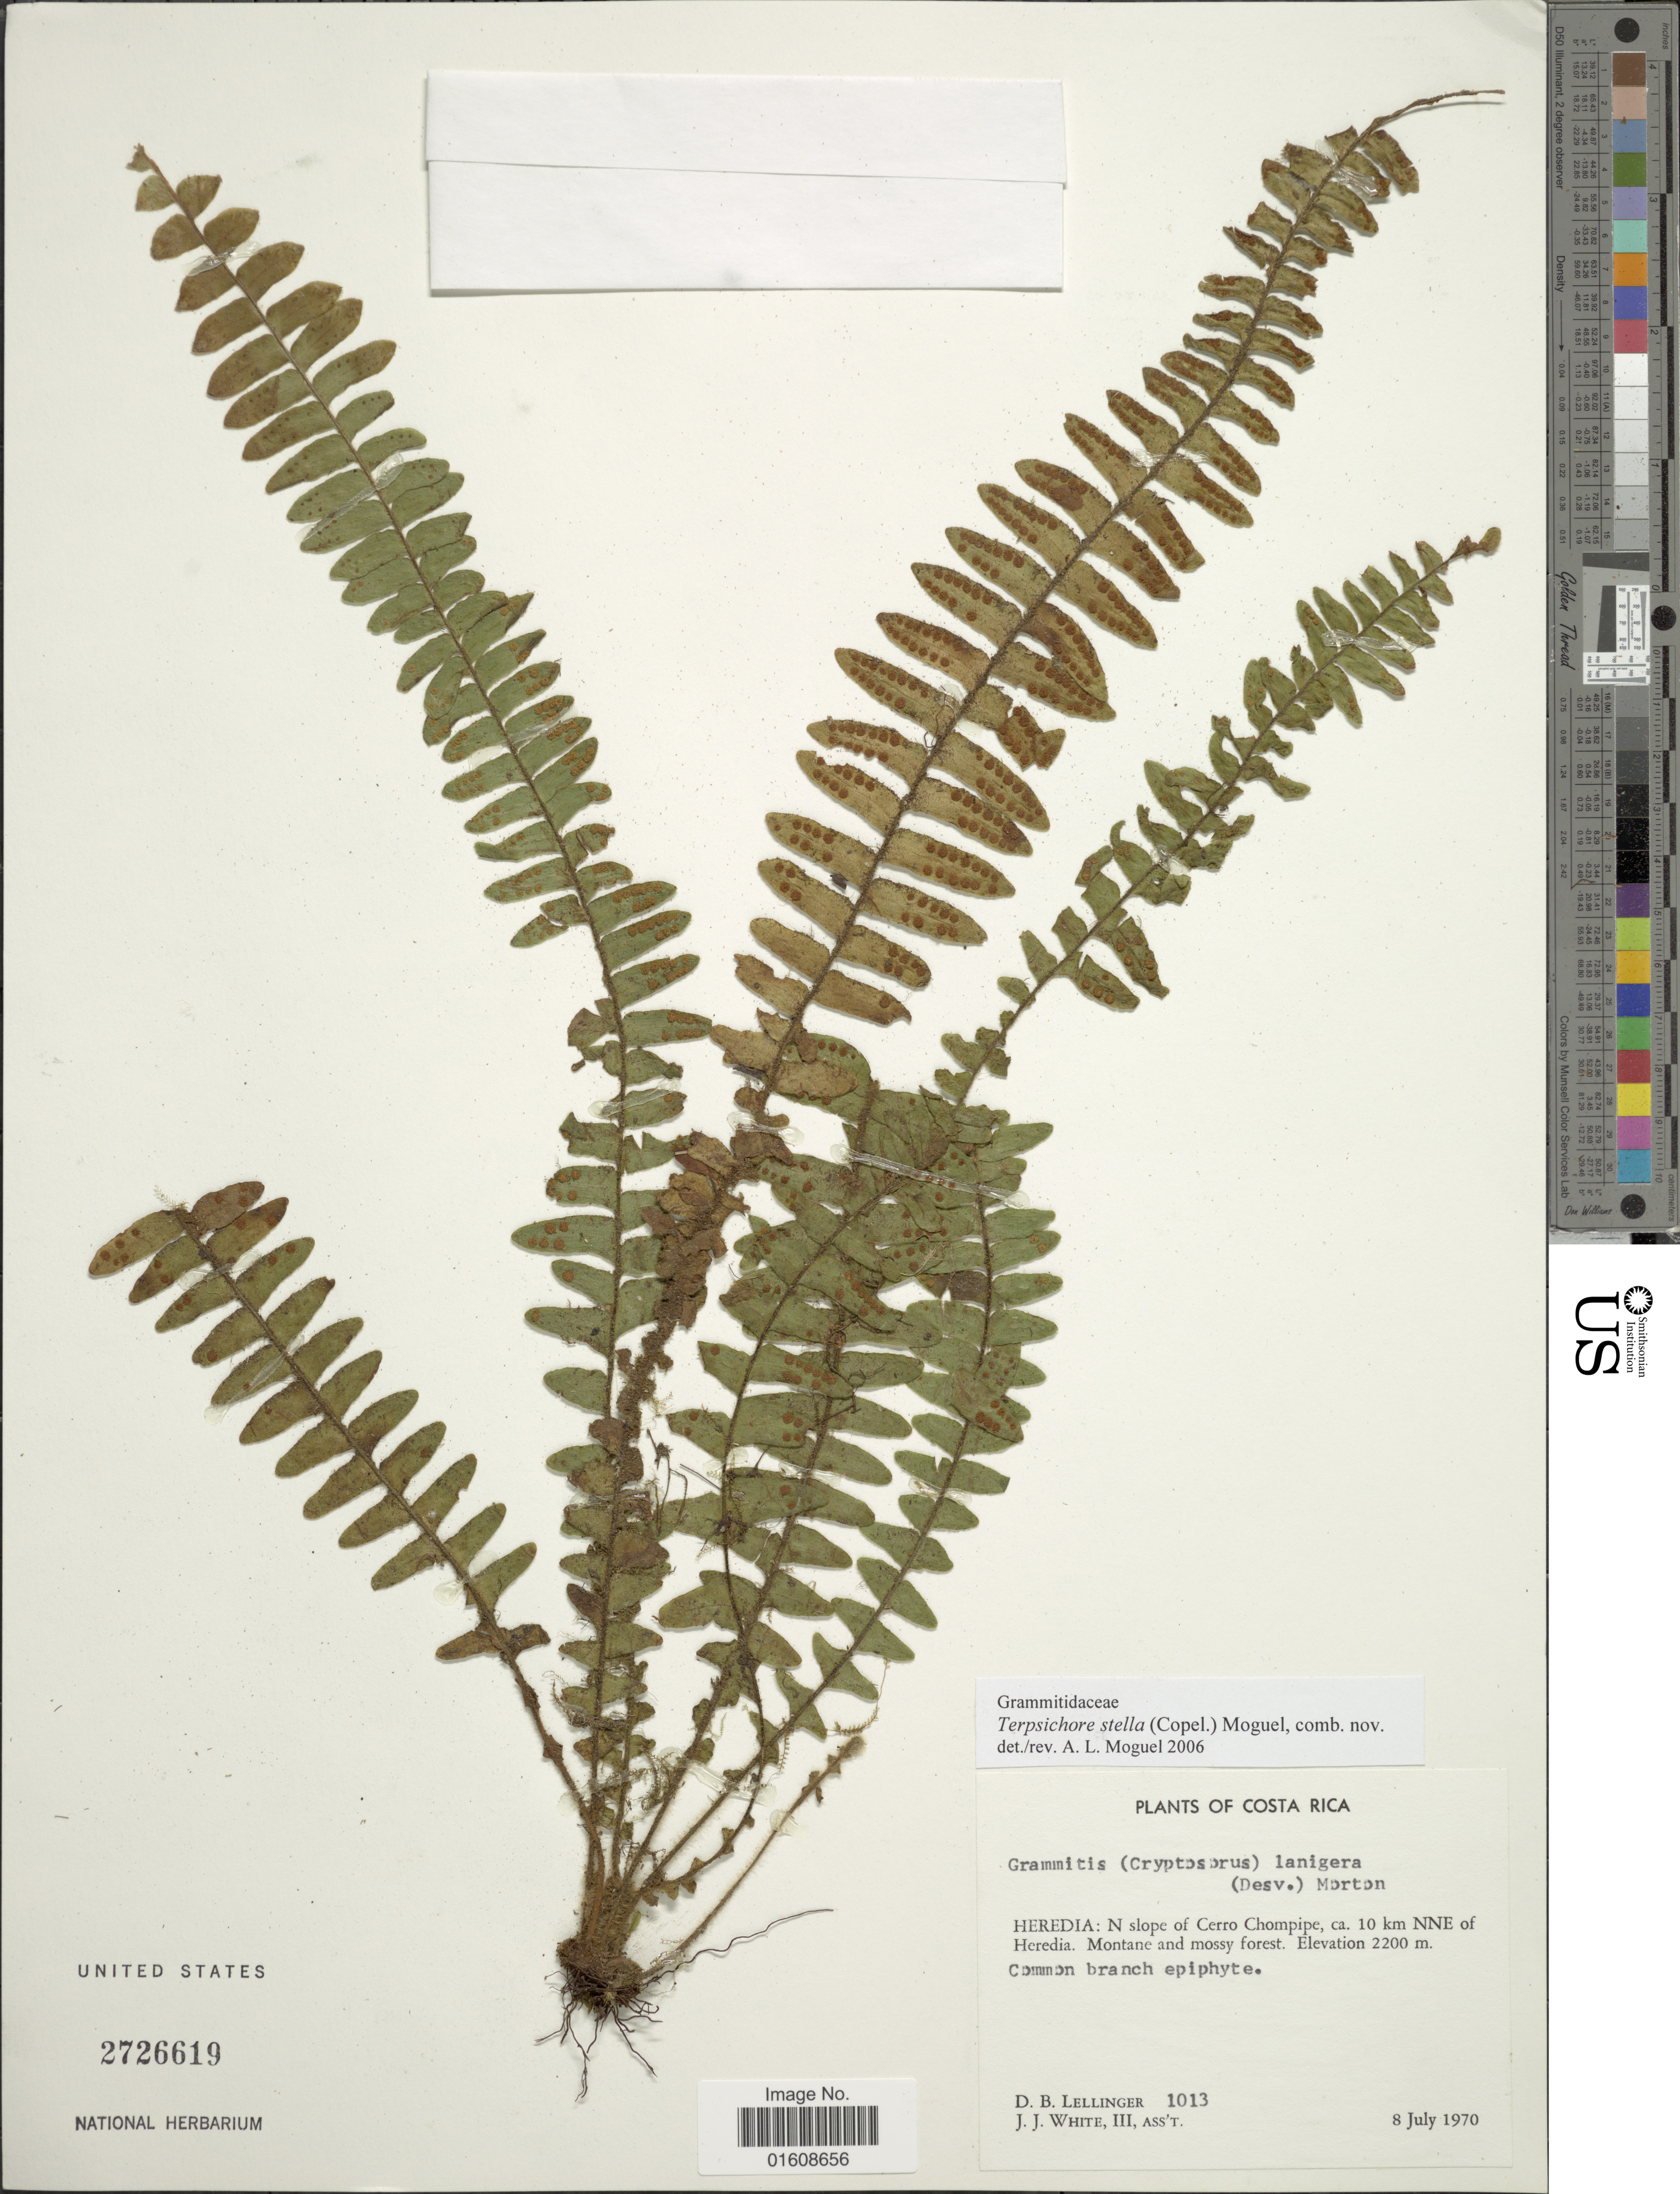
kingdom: Plantae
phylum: Tracheophyta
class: Polypodiopsida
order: Polypodiales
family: Polypodiaceae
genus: Alansmia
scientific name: Alansmia stella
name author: (Copel.) Moguel & M. Kessler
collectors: D. B. Lellinger & J. J. White III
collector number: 1013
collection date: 1970-07-08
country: Costa Rica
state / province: Heredia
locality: N slope of Cerro Chompipe, ca. 10 km NNE of Heredia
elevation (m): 2200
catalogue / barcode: US 2726619